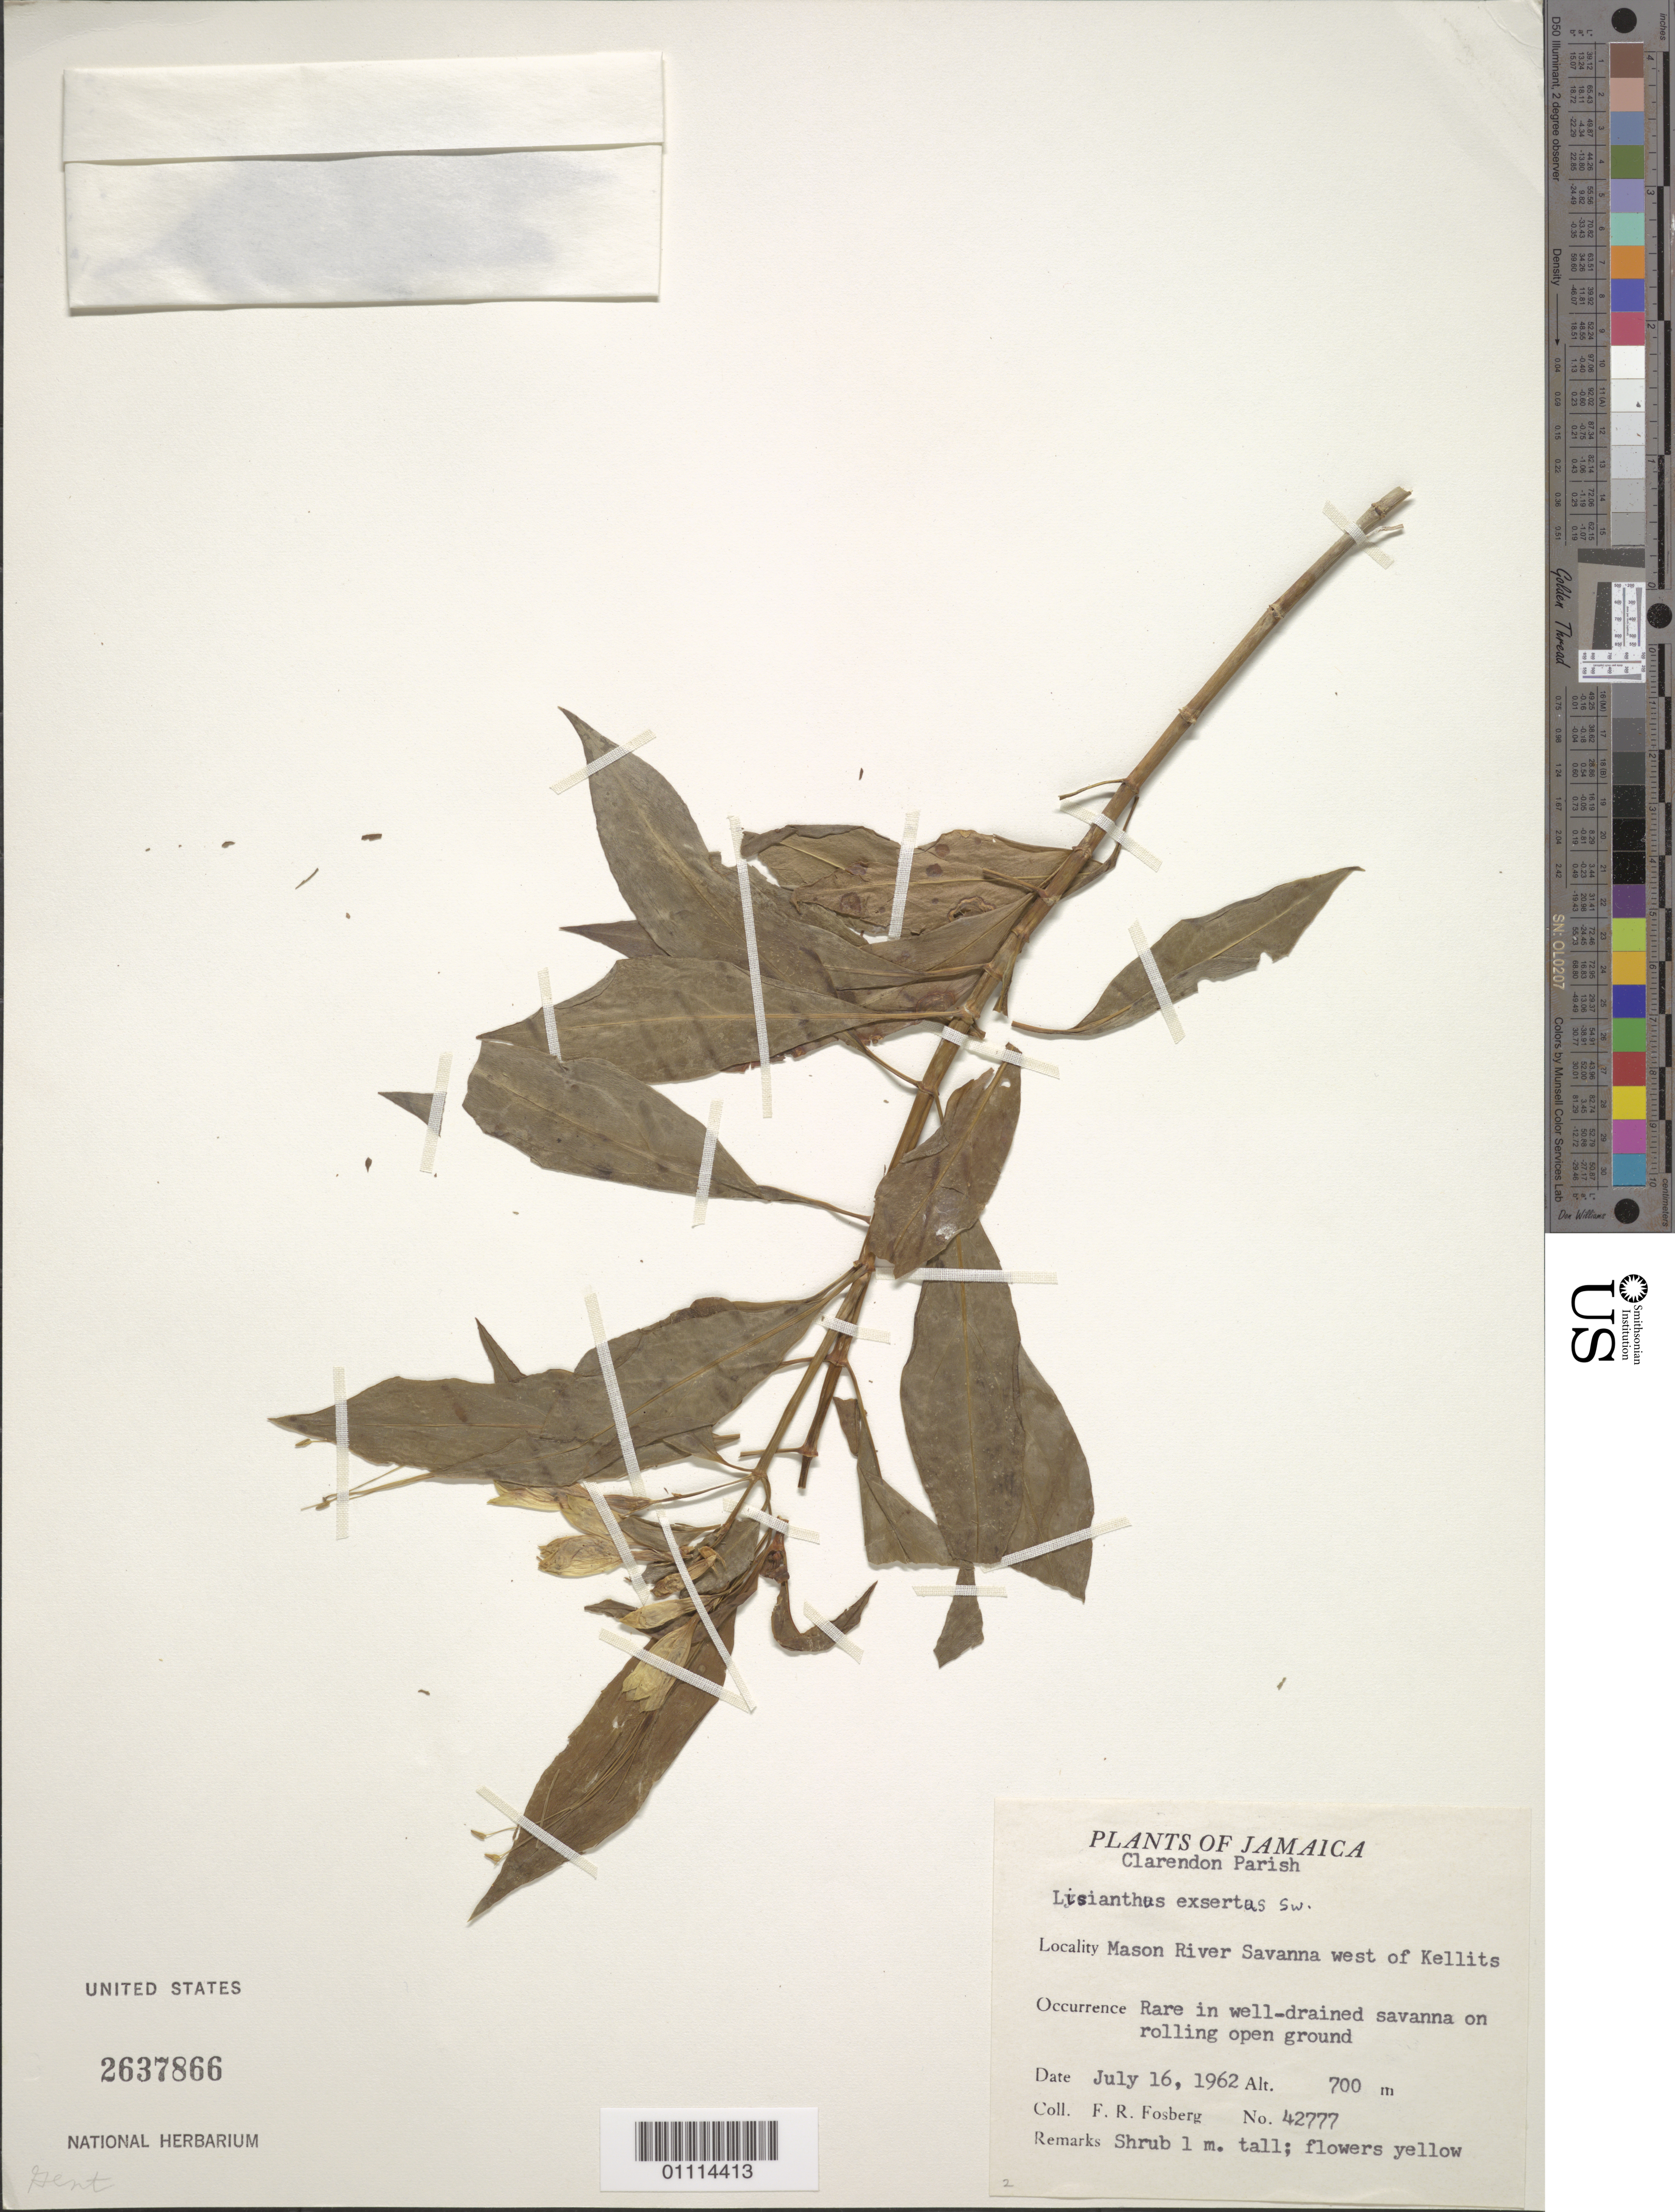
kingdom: Plantae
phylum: Tracheophyta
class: Magnoliopsida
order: Gentianales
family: Gentianaceae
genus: Lisianthius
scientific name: Lisianthius exsertus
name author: Sw.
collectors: F. R. Fosberg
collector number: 42777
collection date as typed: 16 Jul 1962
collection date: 1962-07-16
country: Jamaica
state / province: Clarendon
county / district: Mason River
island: Jamaica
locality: Mason River Savanna W of Kellits. Rare in well-drained savanna on rolling open ground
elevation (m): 700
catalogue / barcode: US 2637866